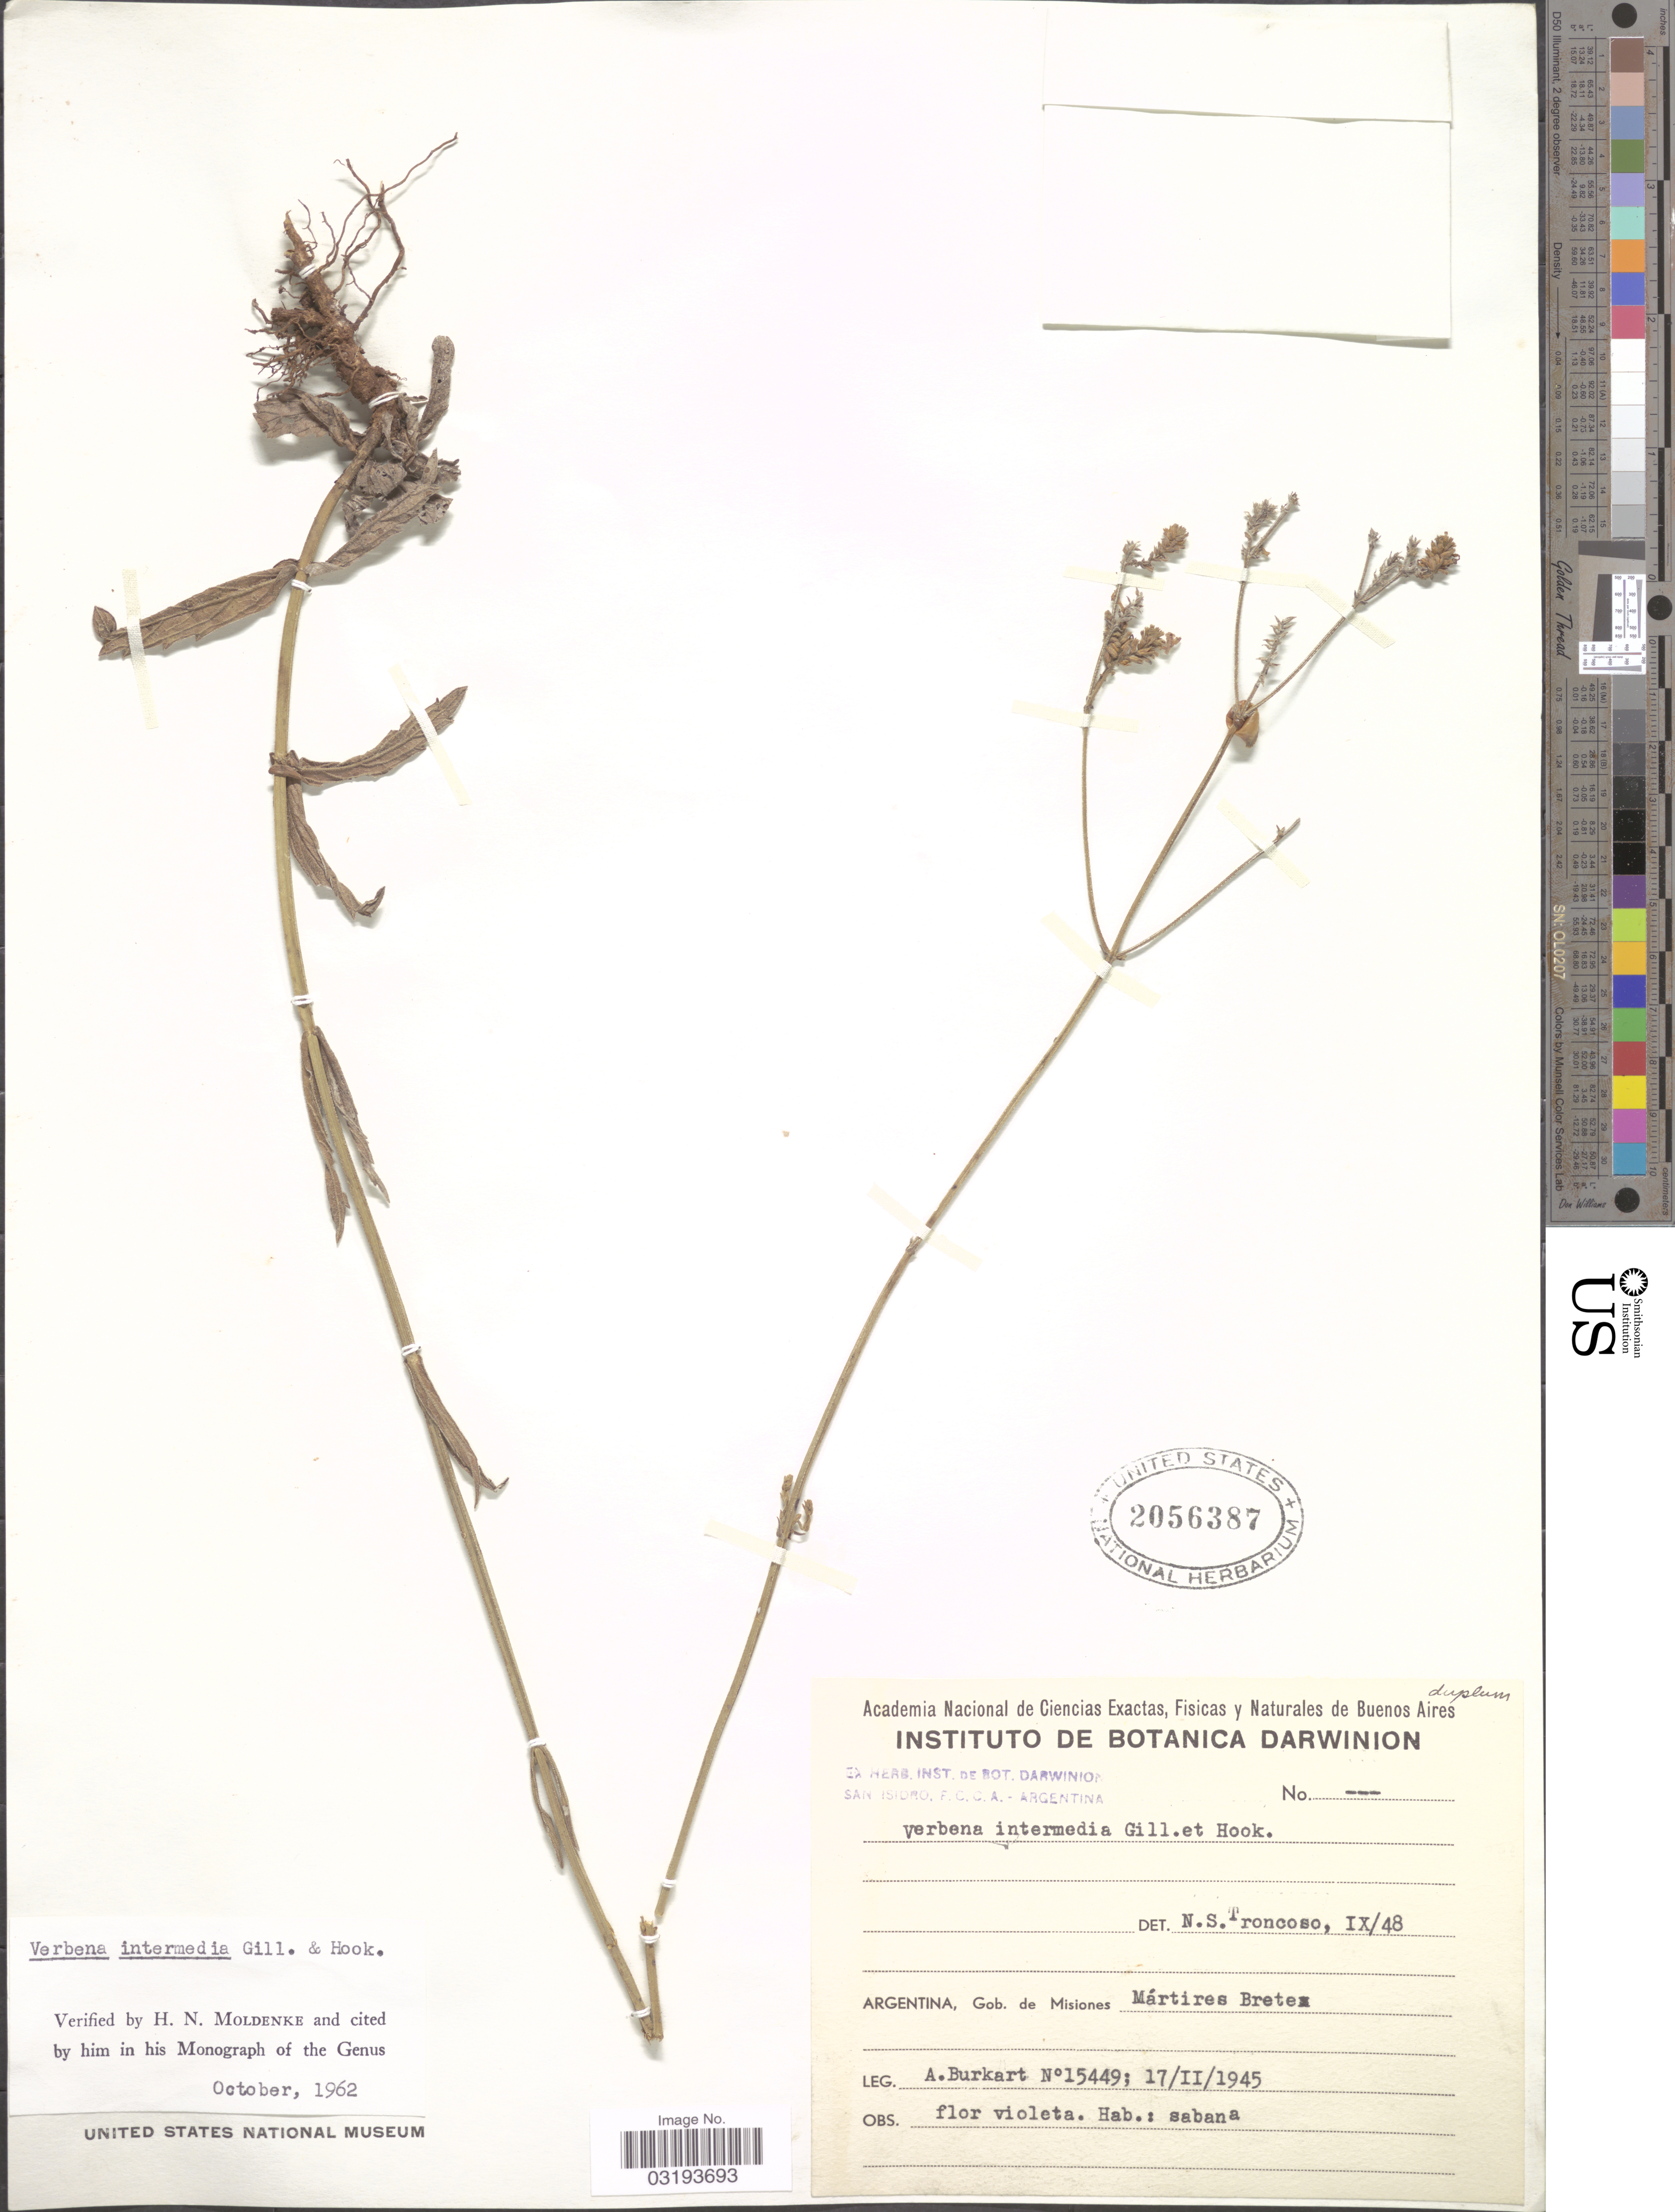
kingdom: Plantae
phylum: Tracheophyta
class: Magnoliopsida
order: Lamiales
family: Verbenaceae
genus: Verbena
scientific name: Verbena intermedia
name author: Gillies & Hook.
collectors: A. E. Burkart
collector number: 15449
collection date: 1945-02-17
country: Argentina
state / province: Misiones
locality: Gob. de Misiones, Mártires Brete.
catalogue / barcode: US 2056387